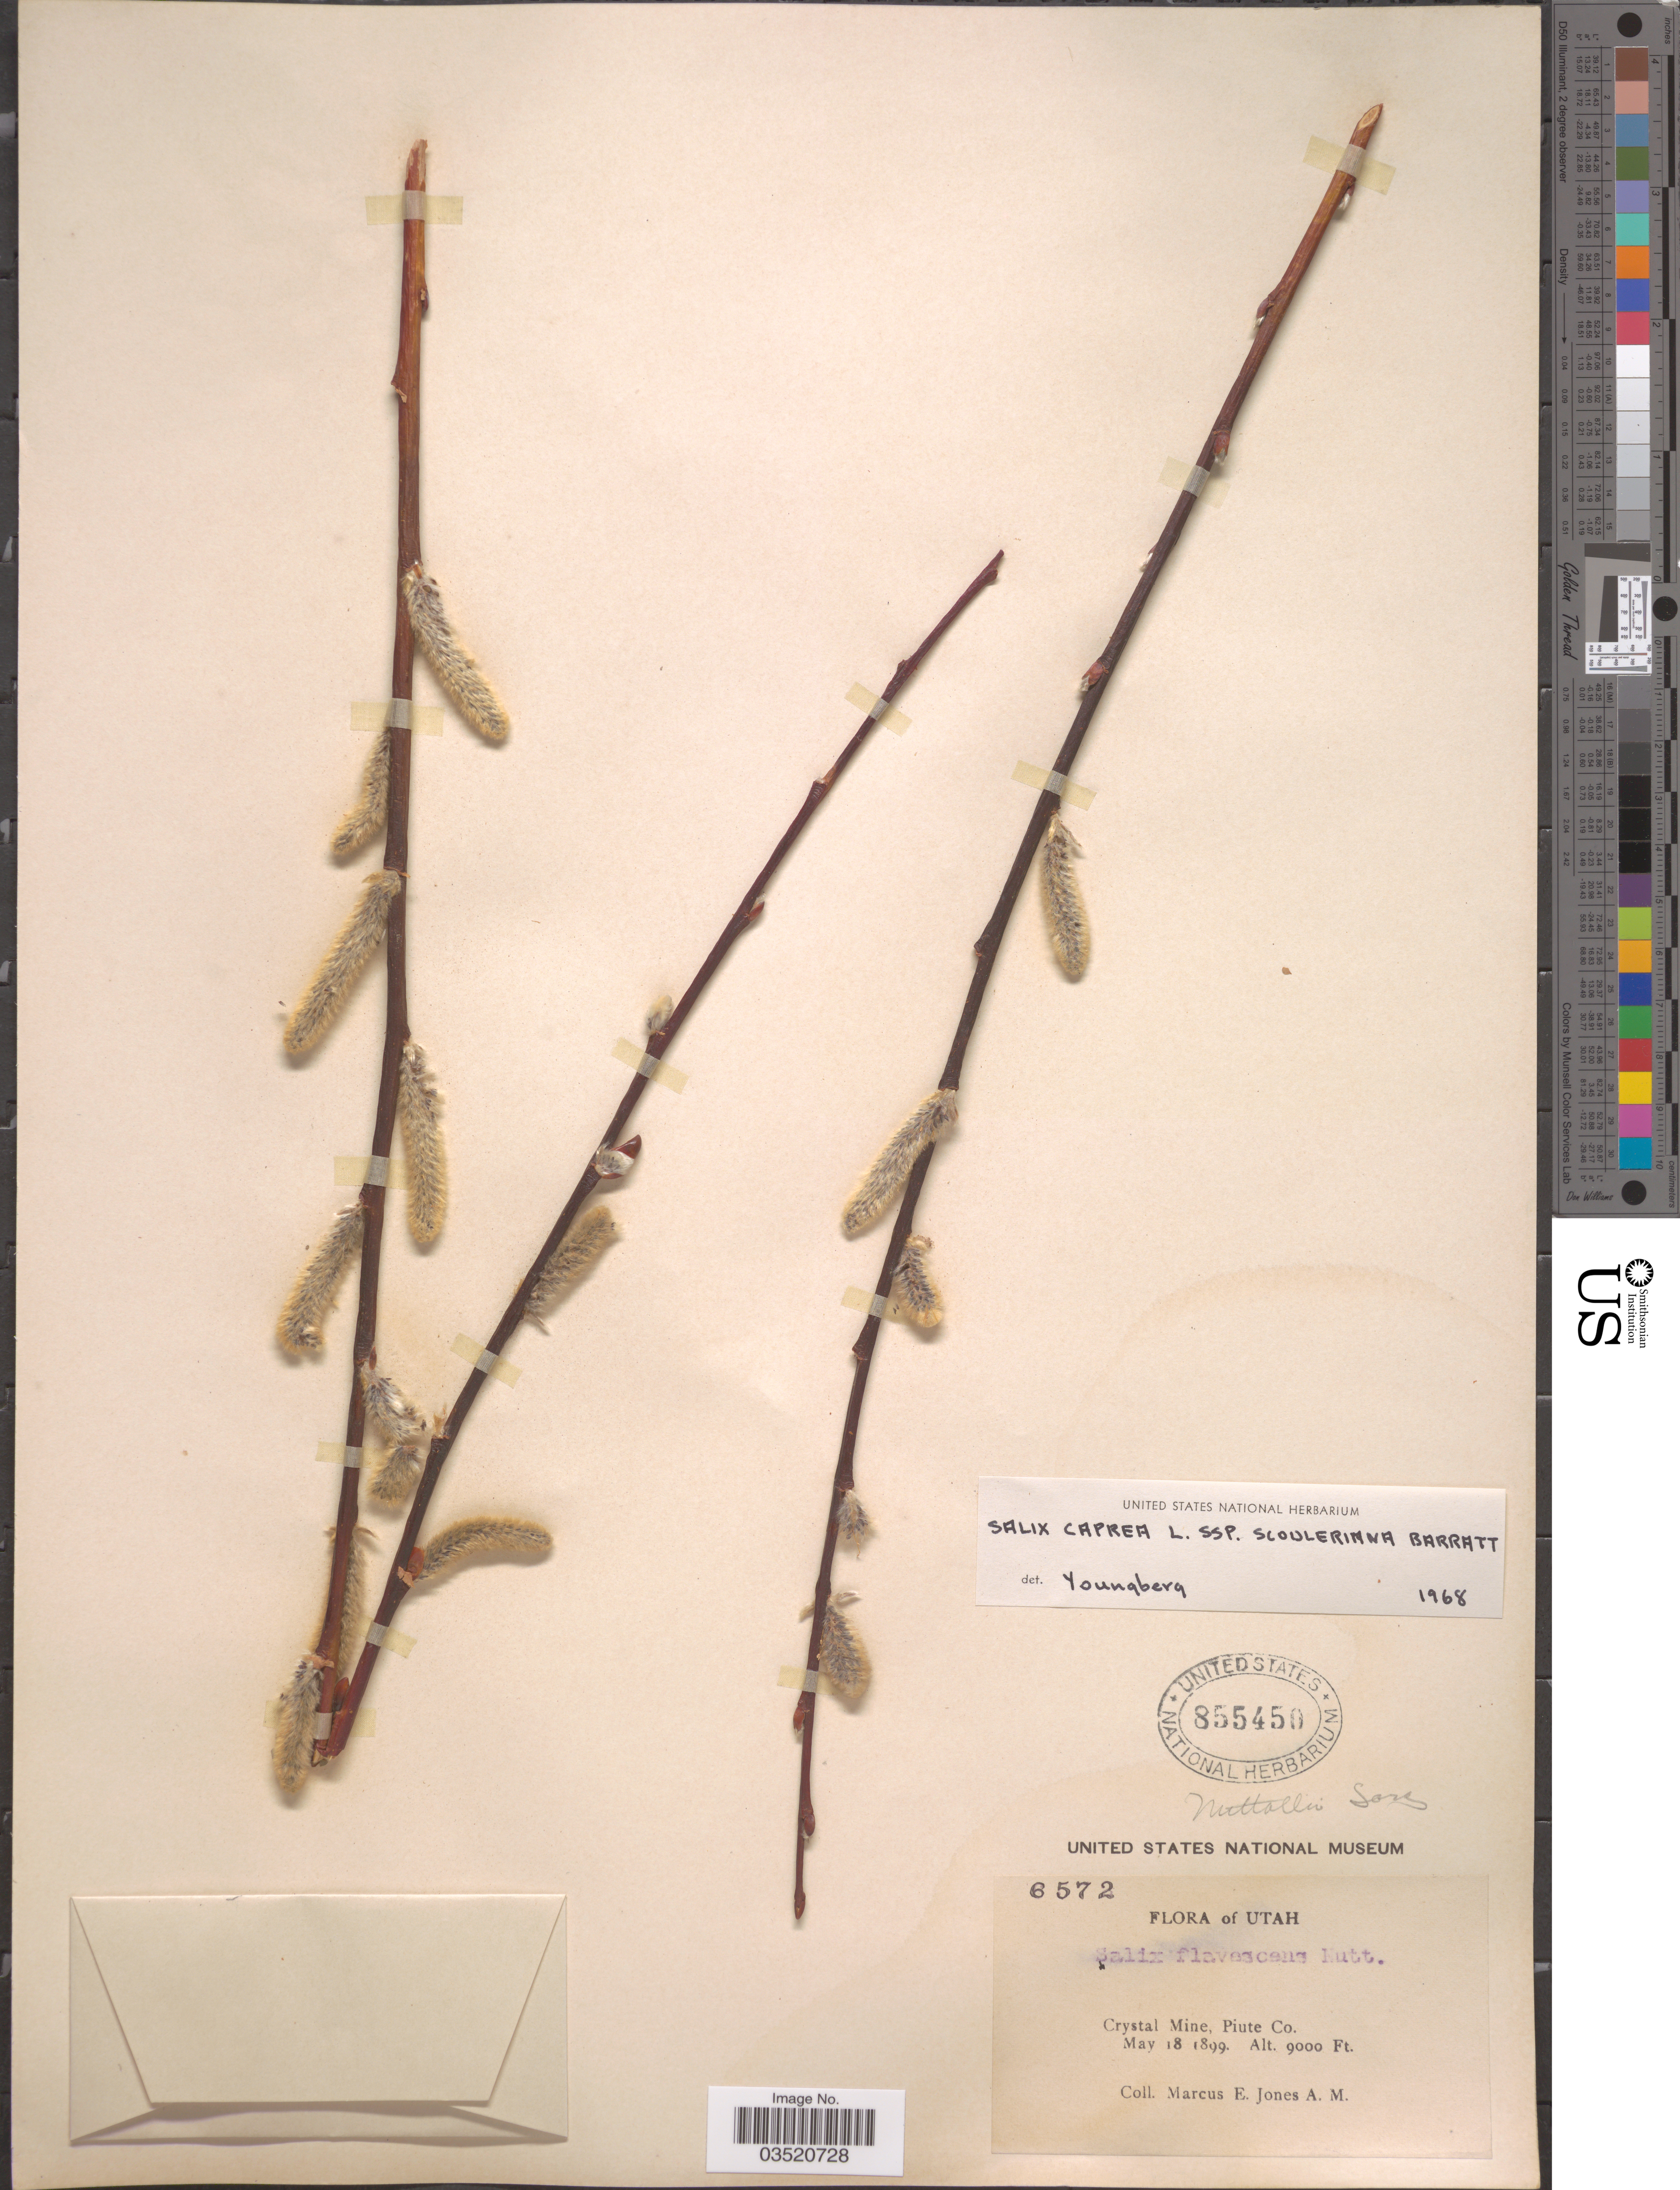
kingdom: Plantae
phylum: Tracheophyta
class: Magnoliopsida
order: Malpighiales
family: Salicaceae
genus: Salix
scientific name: Salix scouleriana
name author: Barratt ex Hook.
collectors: M. E. Jones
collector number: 6572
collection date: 1899-05-18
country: United States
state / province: Utah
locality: Crystal Mine, Piute Co.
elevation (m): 2743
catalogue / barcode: US 855450